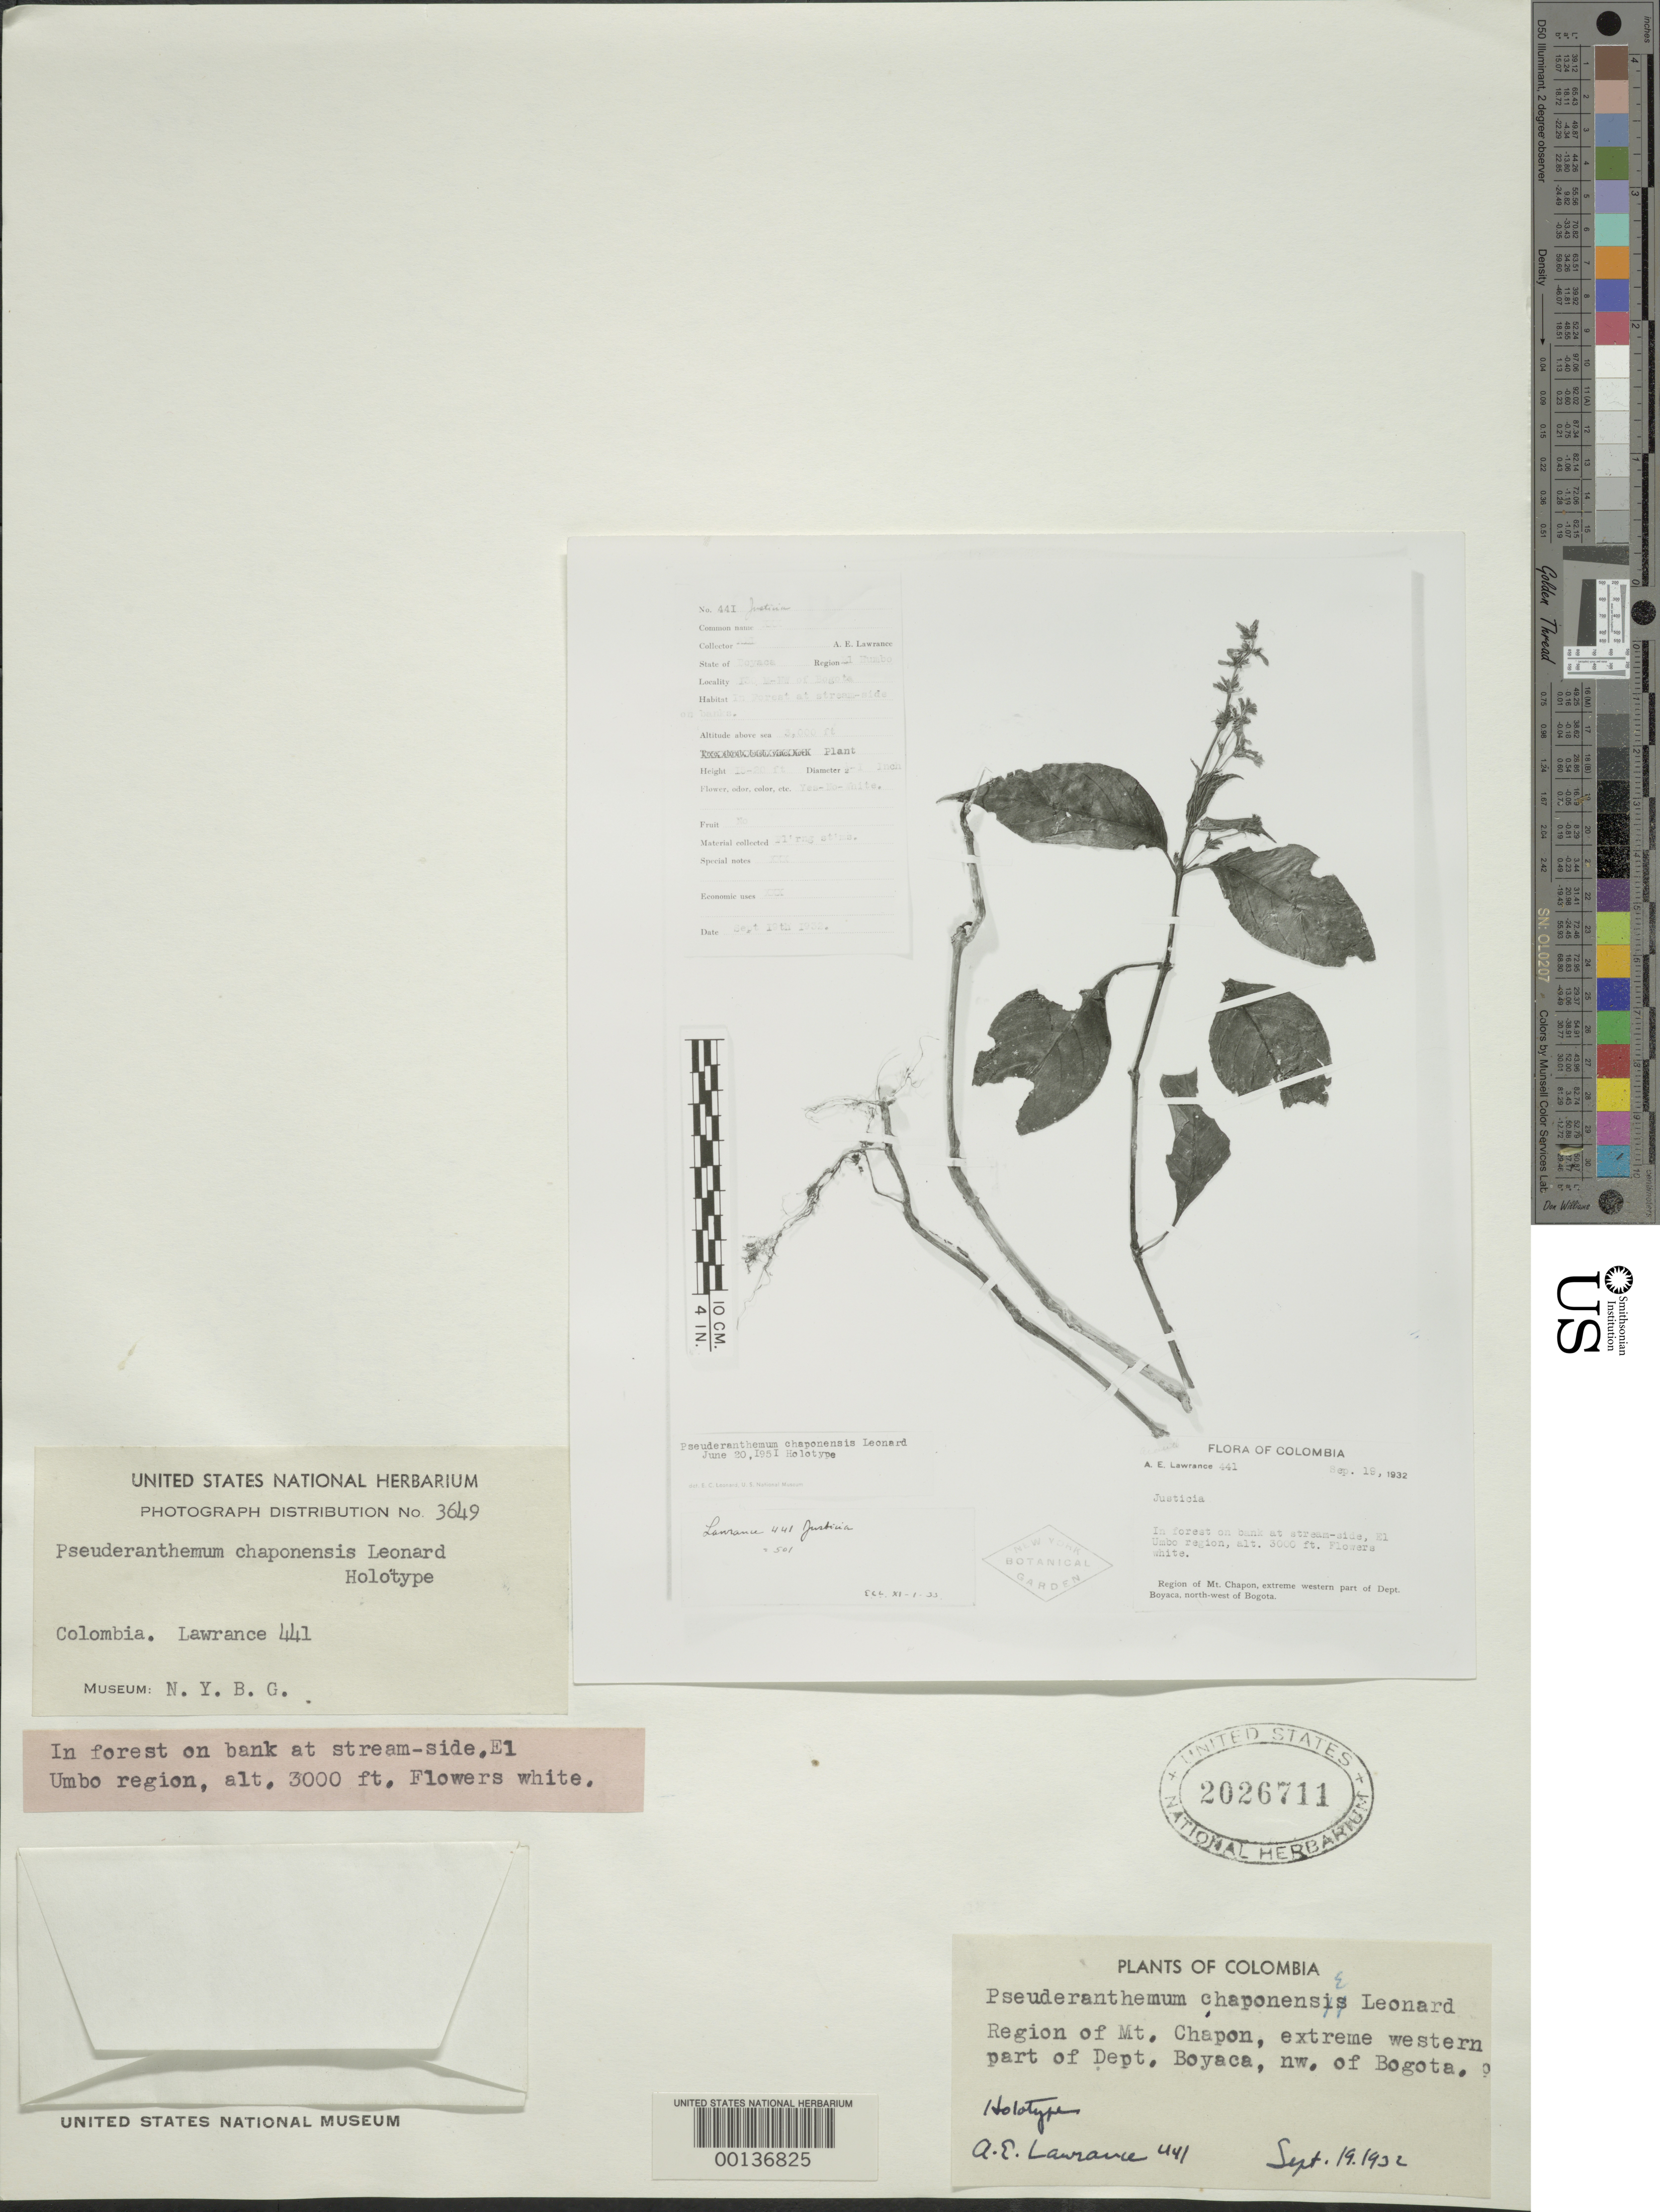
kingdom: Plantae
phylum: Tracheophyta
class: Magnoliopsida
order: Lamiales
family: Acanthaceae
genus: Pseuderanthemum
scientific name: Pseuderanthemum chaponense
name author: Leonard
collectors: A. Lawrance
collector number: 441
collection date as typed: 19 Sep 1932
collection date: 1932-09-19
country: Colombia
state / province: Boyacá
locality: El Umbo region, NW of Bogota, vicinity of Mt. Chapon region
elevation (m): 914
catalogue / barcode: US 2026711